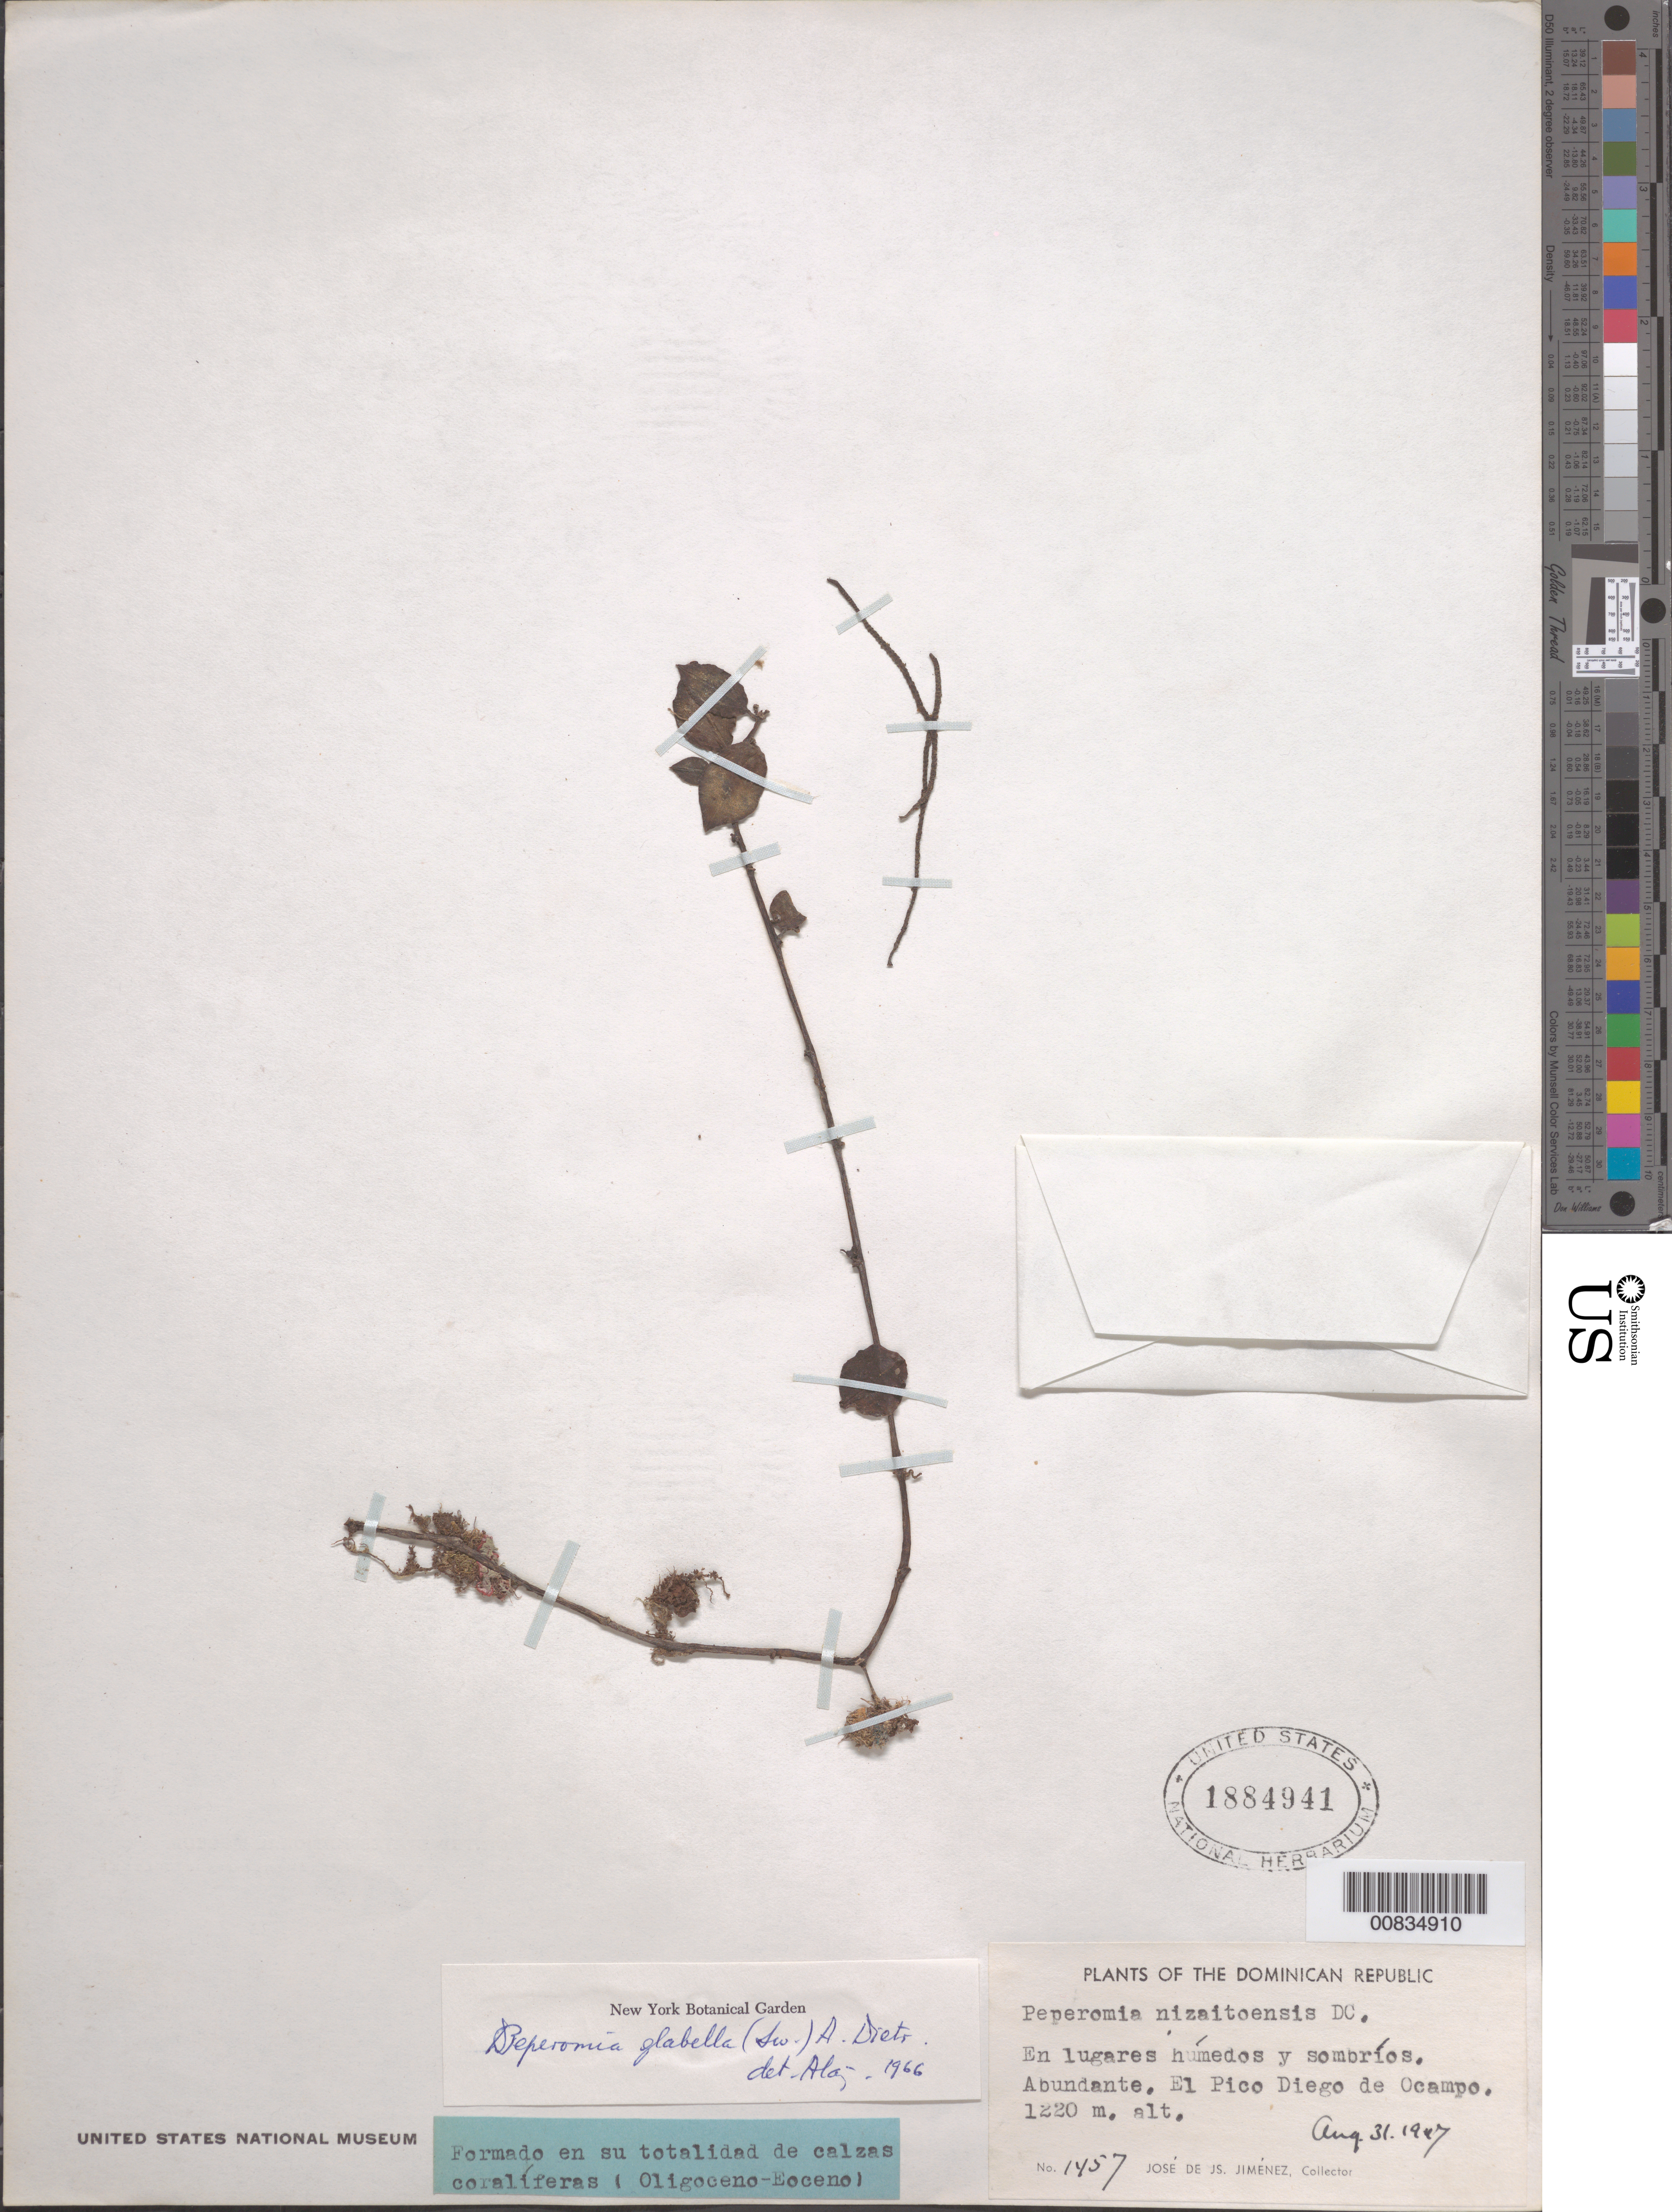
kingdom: Plantae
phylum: Tracheophyta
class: Magnoliopsida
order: Piperales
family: Piperaceae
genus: Peperomia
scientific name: Peperomia glabella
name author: (Sw.) A. Dietr.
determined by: Liogier, Alain H.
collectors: J. J. Jiménez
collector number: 1457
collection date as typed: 31 Aug 1947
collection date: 1947-08-31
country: Dominican Republic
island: Hispaniola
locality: El Pico Diego de Ocampo.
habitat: Lugares húmedos y sombríos.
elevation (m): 1220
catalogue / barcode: US 1884941